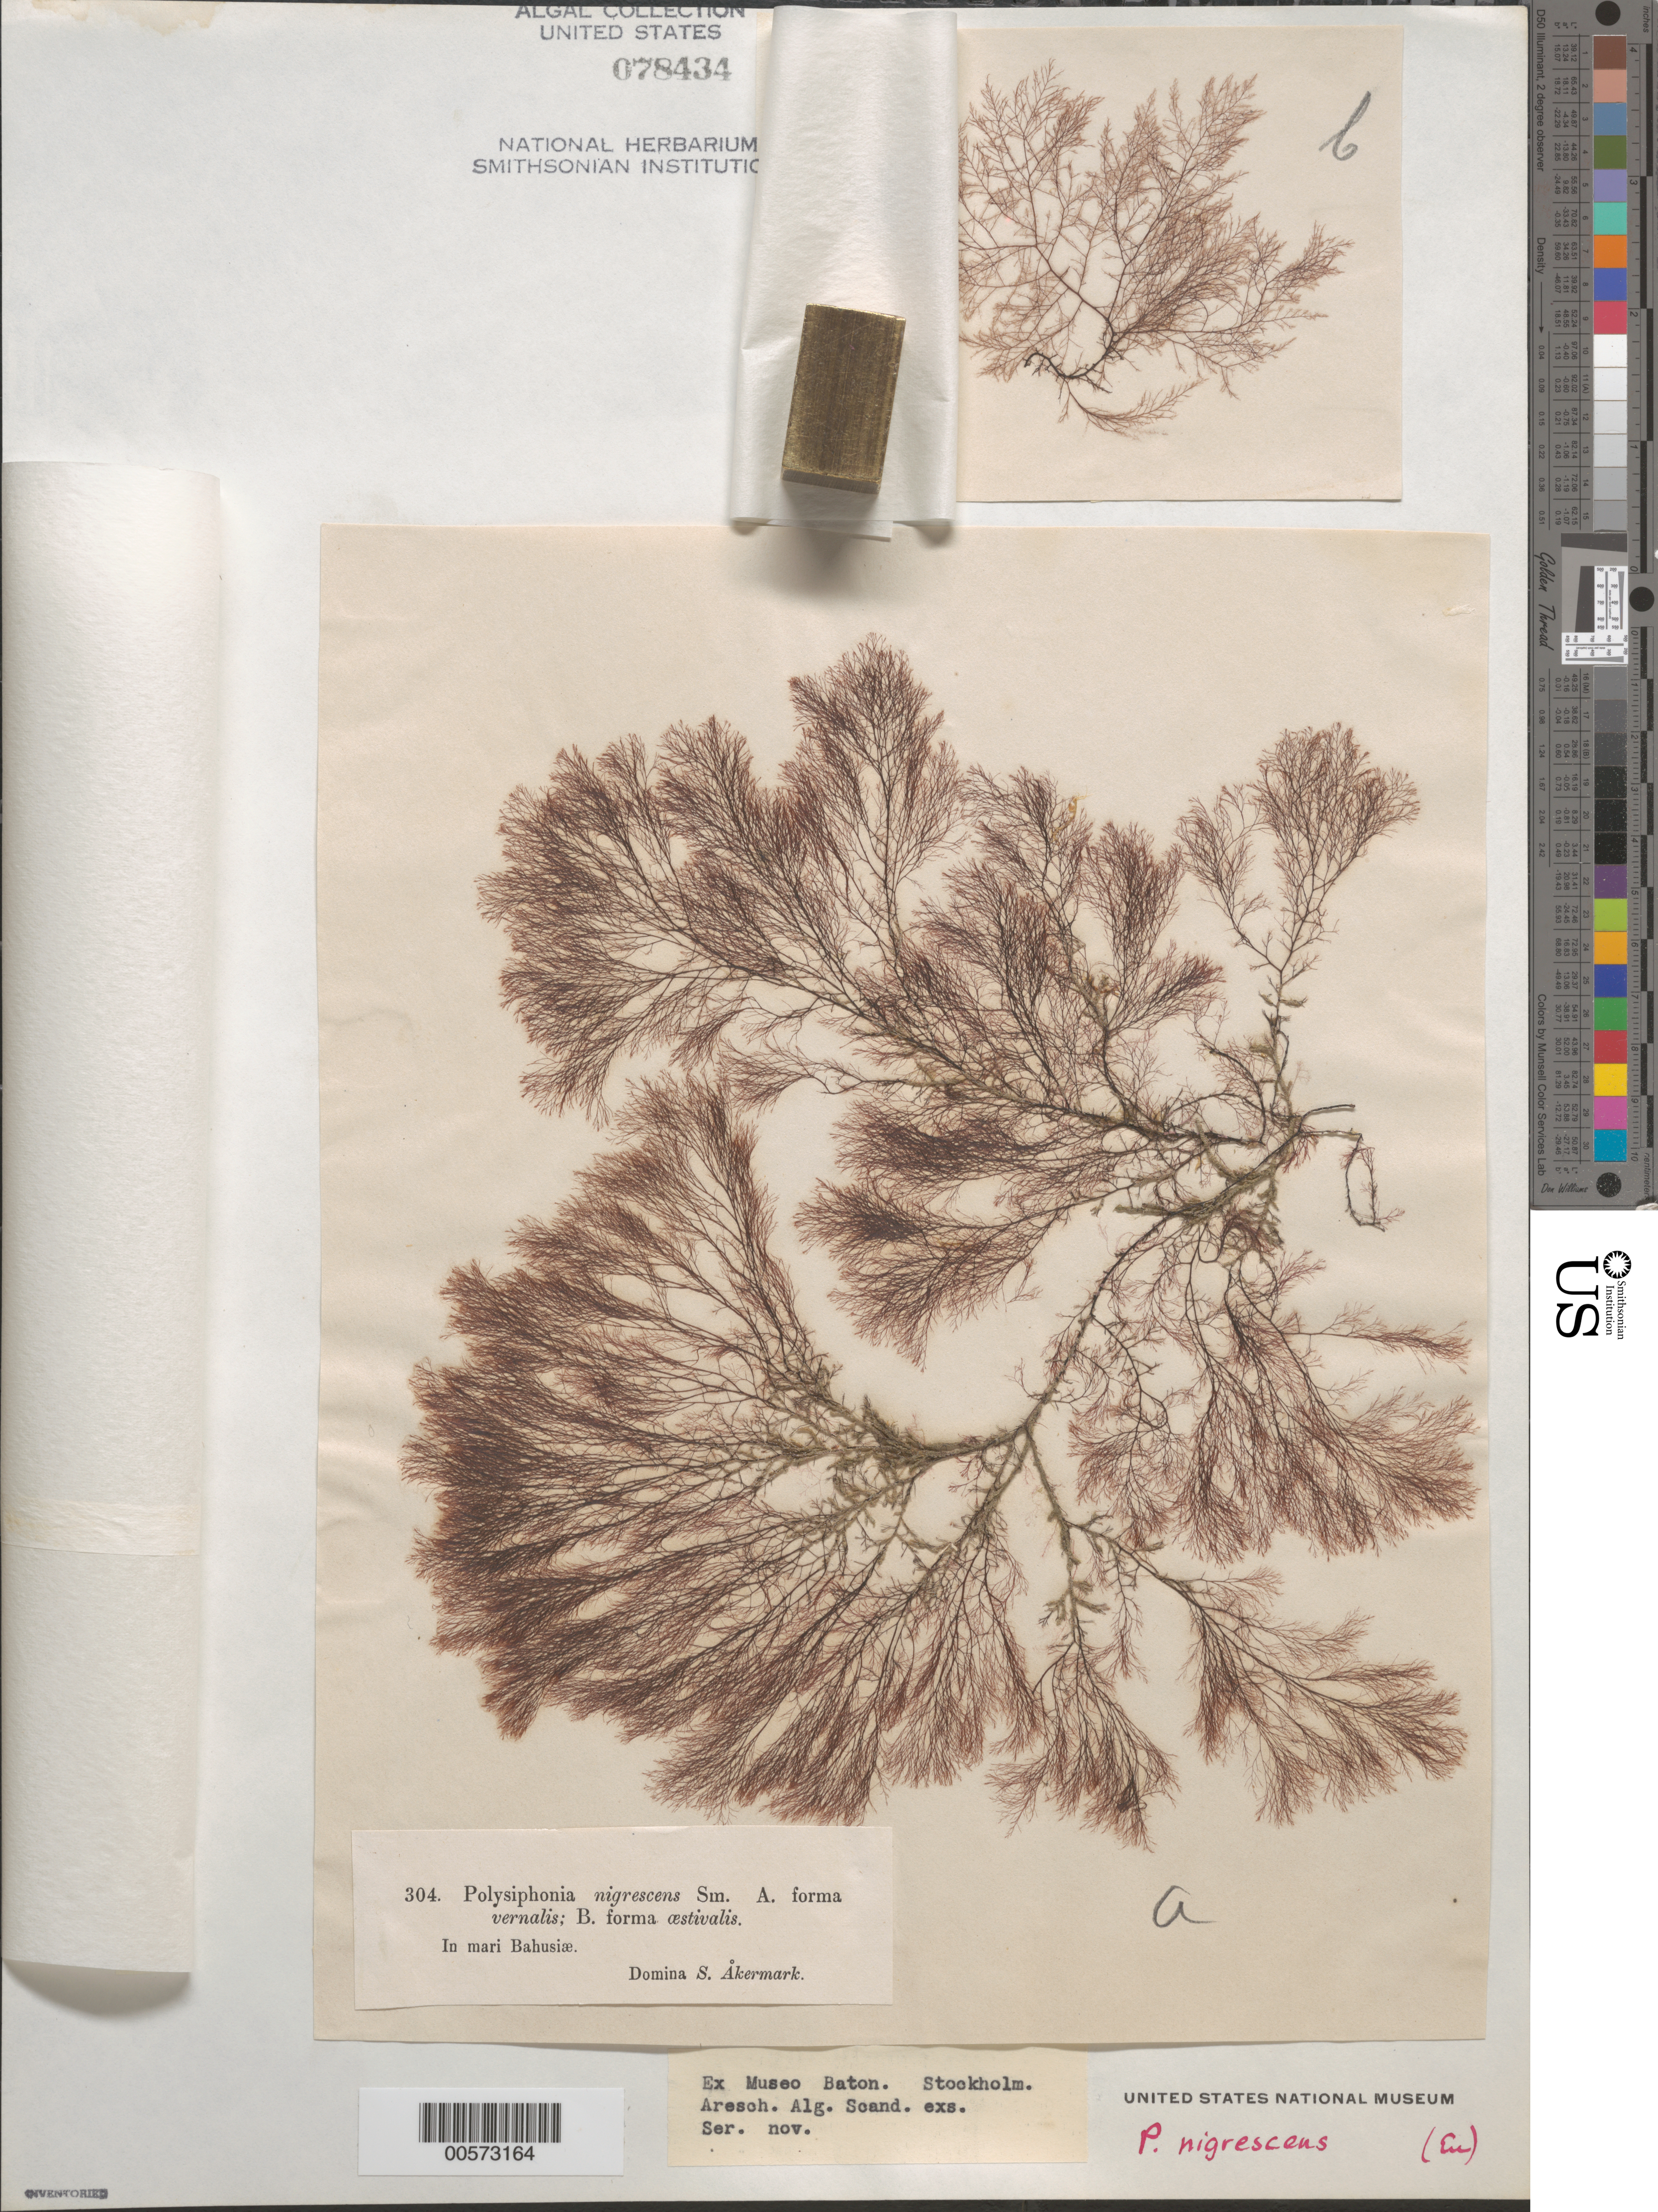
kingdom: Plantae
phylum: Rhodophyta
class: Florideophyceae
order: Ceramiales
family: Rhodomelaceae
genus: Vertebrata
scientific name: Vertebrata fucoides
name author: (Hudson) Kuntze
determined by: Algae name updating Project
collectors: S. Akermark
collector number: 30A & 304B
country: Sweden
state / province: Västra Götaland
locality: Bohus bay (mari bahusiae)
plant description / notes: Areschoug, Algae Scandinavicae Exsiccatae, ser. nov.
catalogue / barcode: US 78434